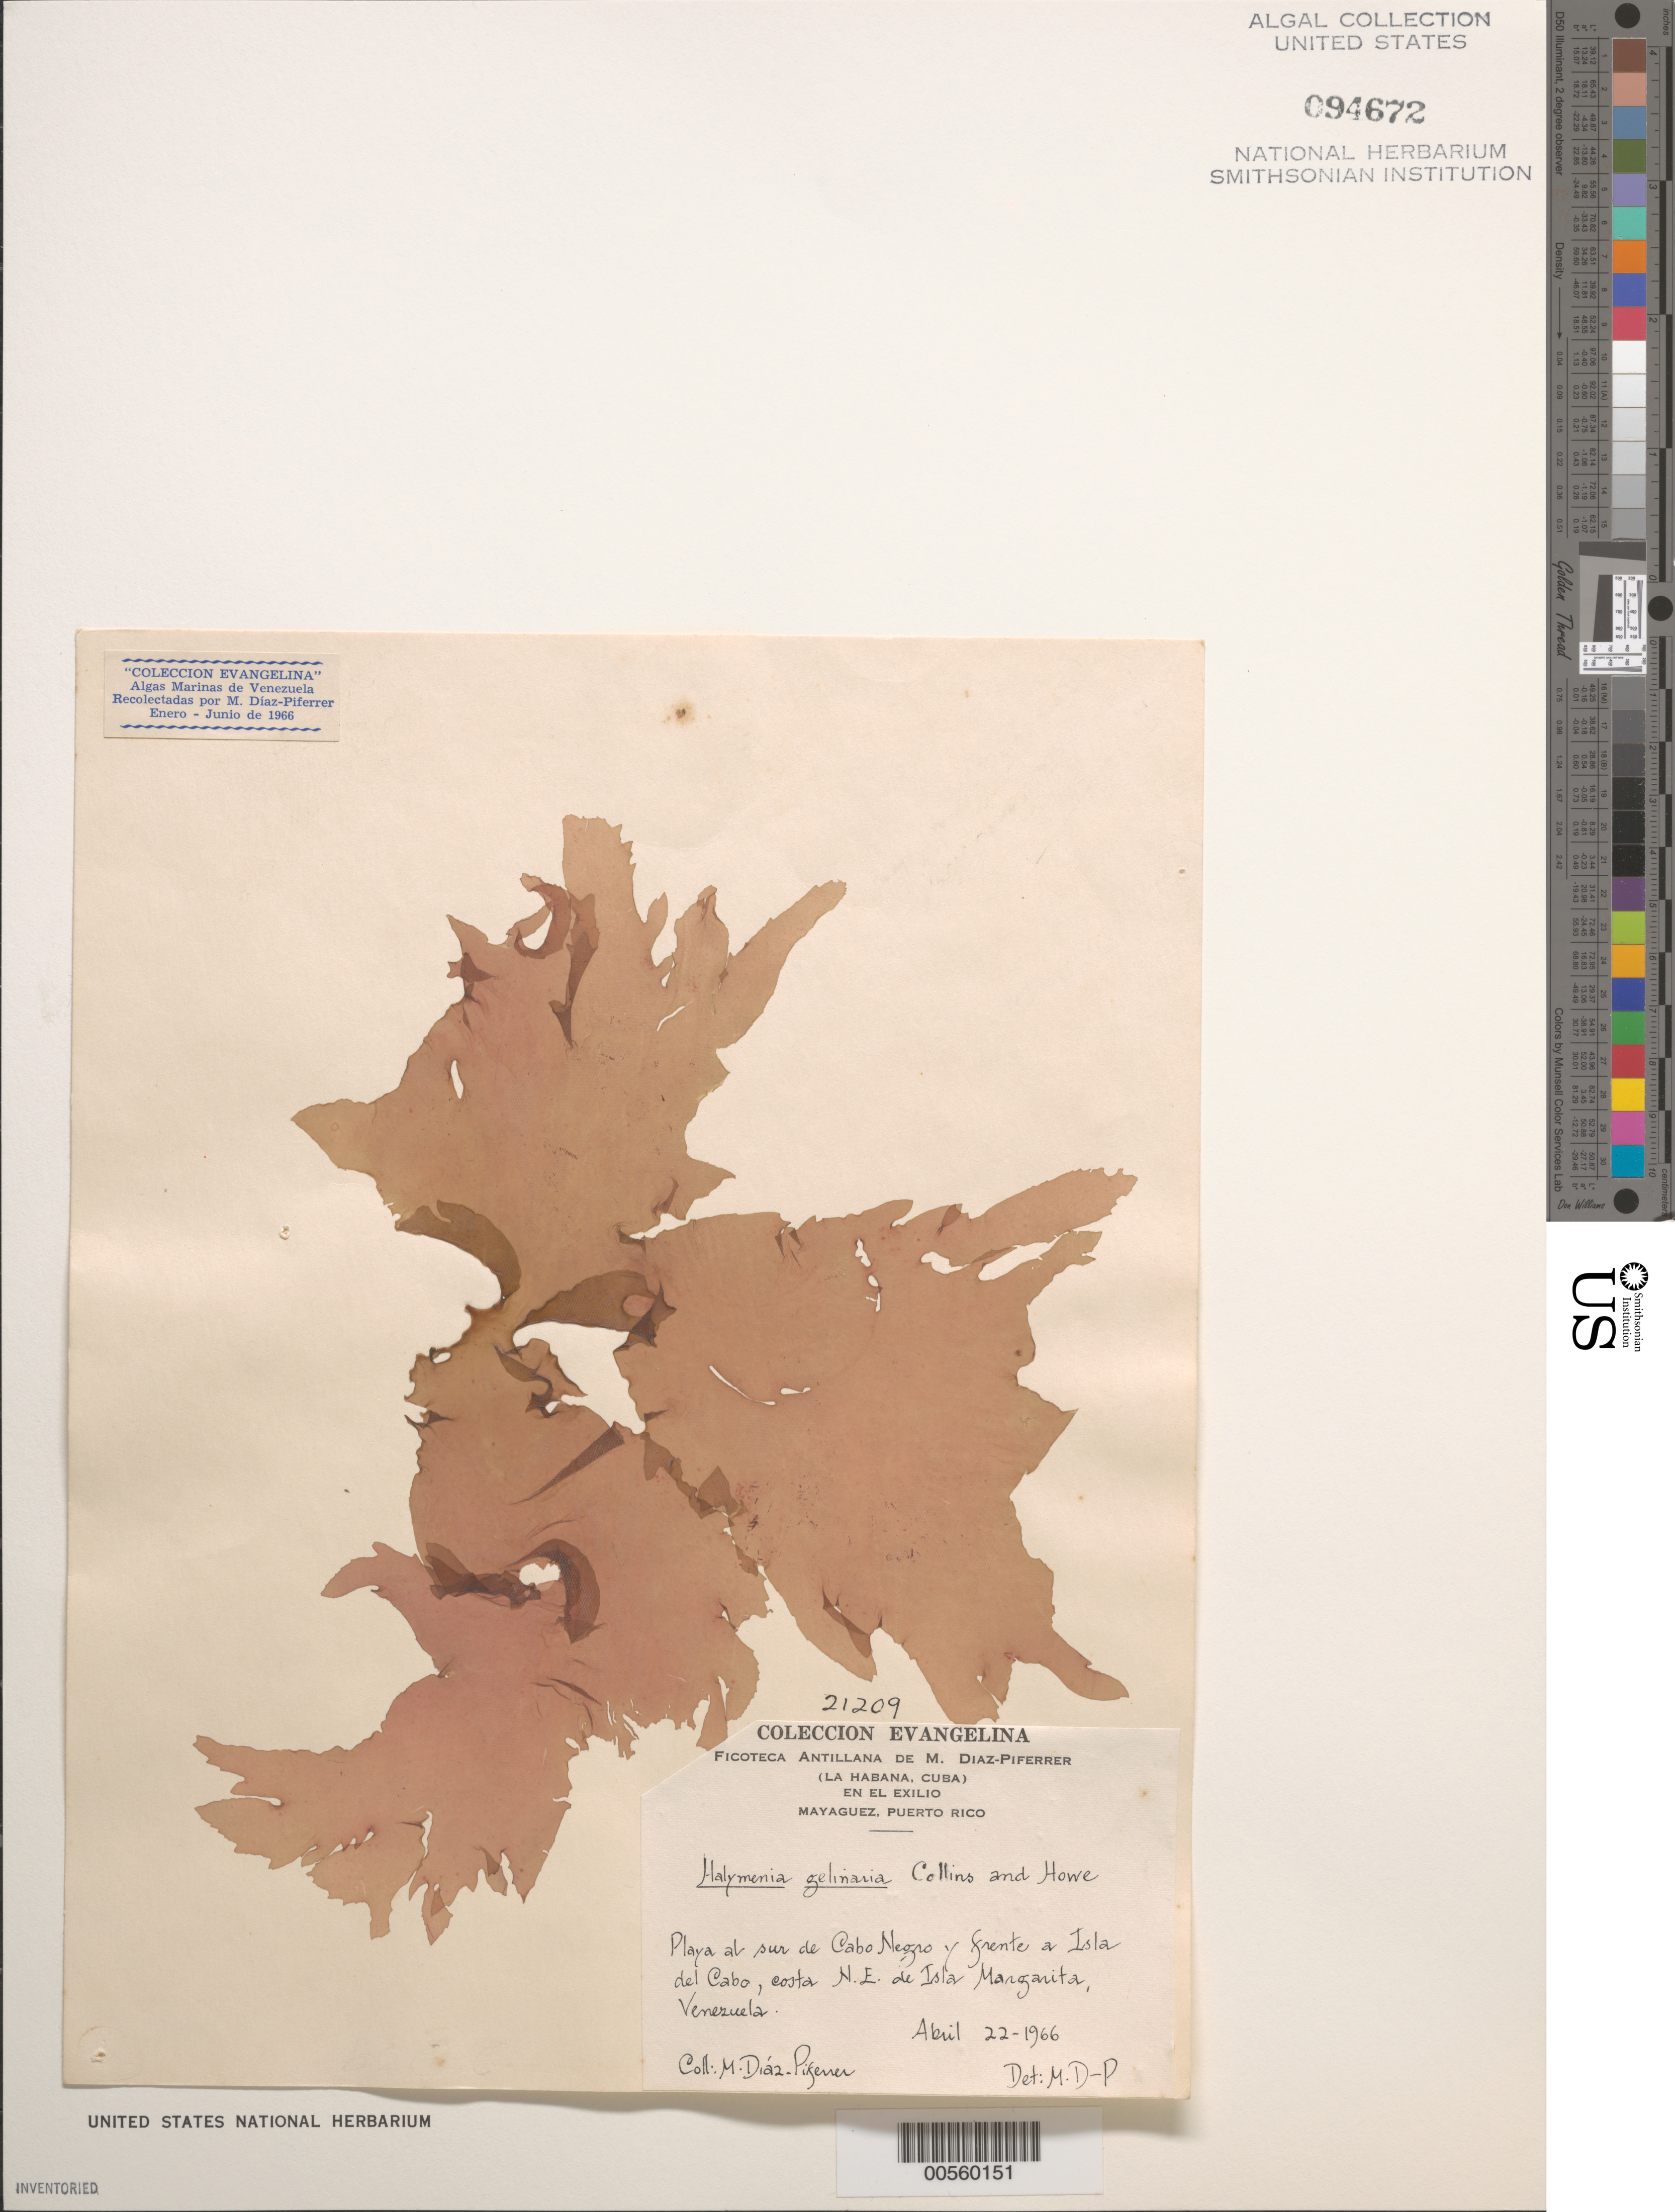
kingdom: Plantae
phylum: Rhodophyta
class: Florideophyceae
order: Halymeniales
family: Halymeniaceae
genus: Halymenia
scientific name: Halymenia floridana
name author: J. Agardh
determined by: Algae name updating Project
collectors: M. Diaz-Piferrer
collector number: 21209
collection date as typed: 22 Apr 1966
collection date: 1966-04-22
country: Venezuela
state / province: Nueva Esparta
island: Margarita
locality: Isla margarita, near cabo negro & isla del cabo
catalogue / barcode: US 94672